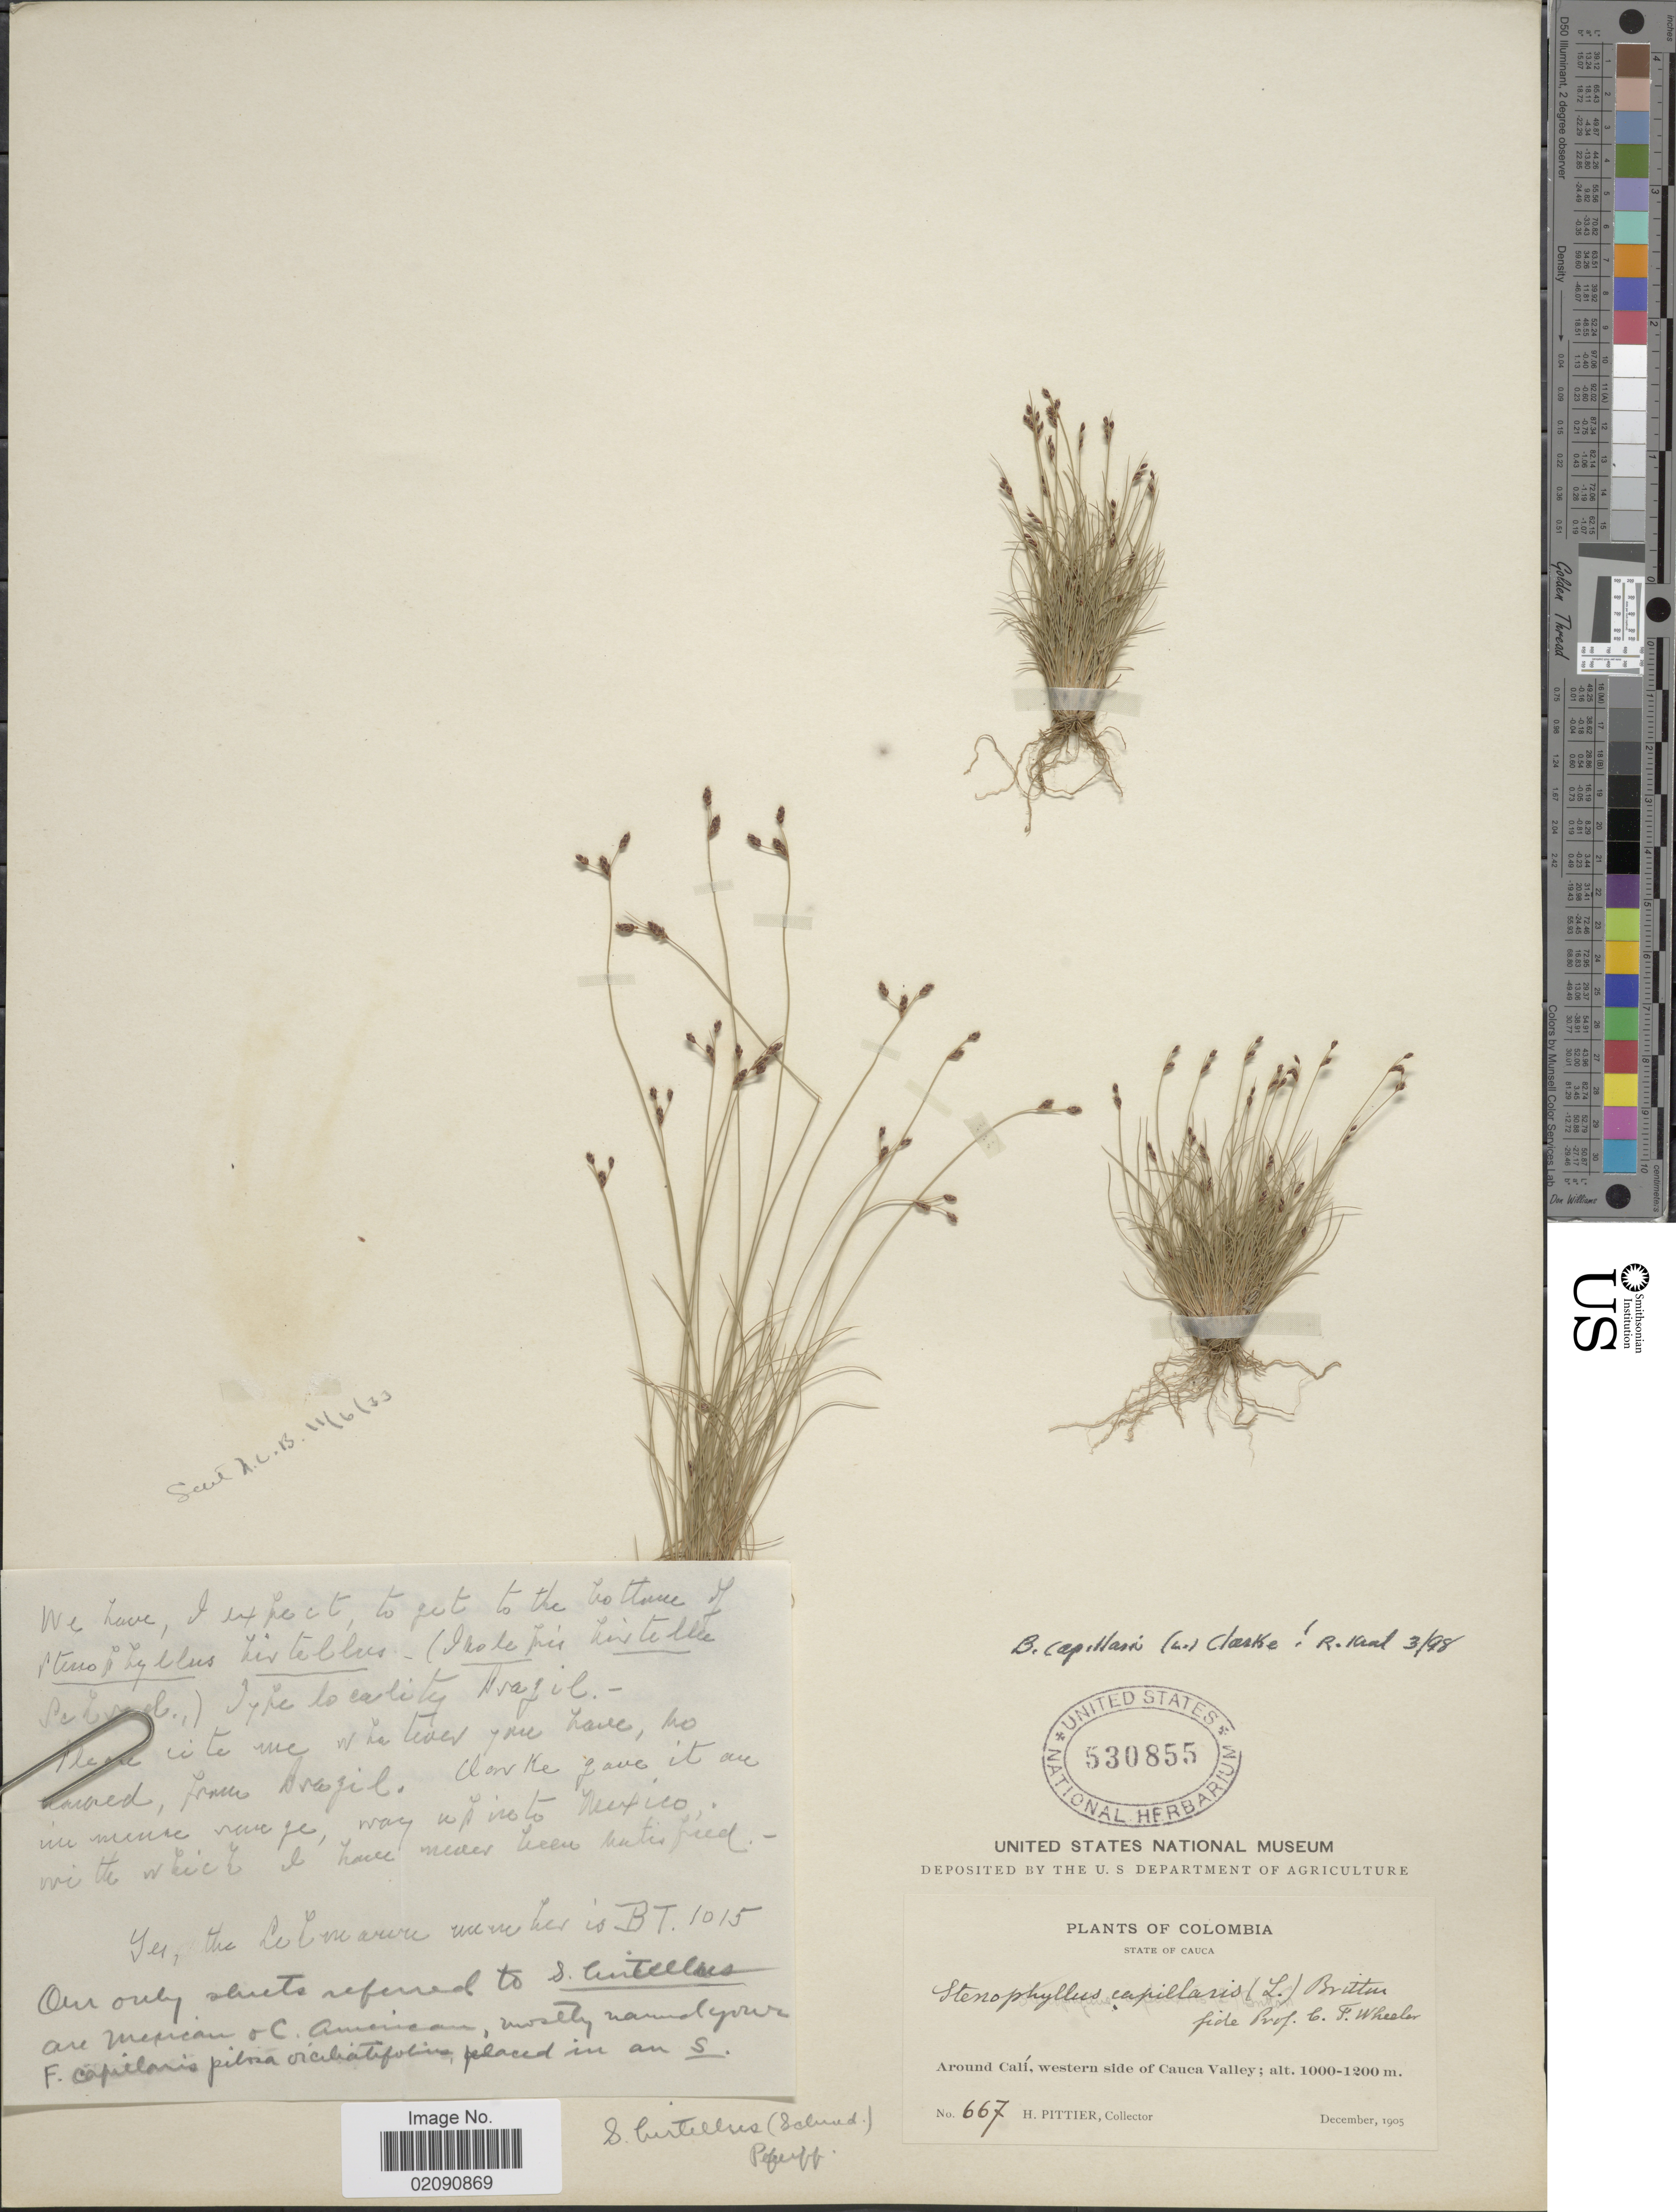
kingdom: Plantae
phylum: Tracheophyta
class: Liliopsida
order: Poales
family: Cyperaceae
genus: Bulbostylis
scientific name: Bulbostylis capillaris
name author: (L.) Kunth ex C.B. Clarke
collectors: H. F. Pittier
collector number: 667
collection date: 1905-12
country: Colombia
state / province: Cauca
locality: Around Cali, western side of Cauca Valley.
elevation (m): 1000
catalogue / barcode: US 530855